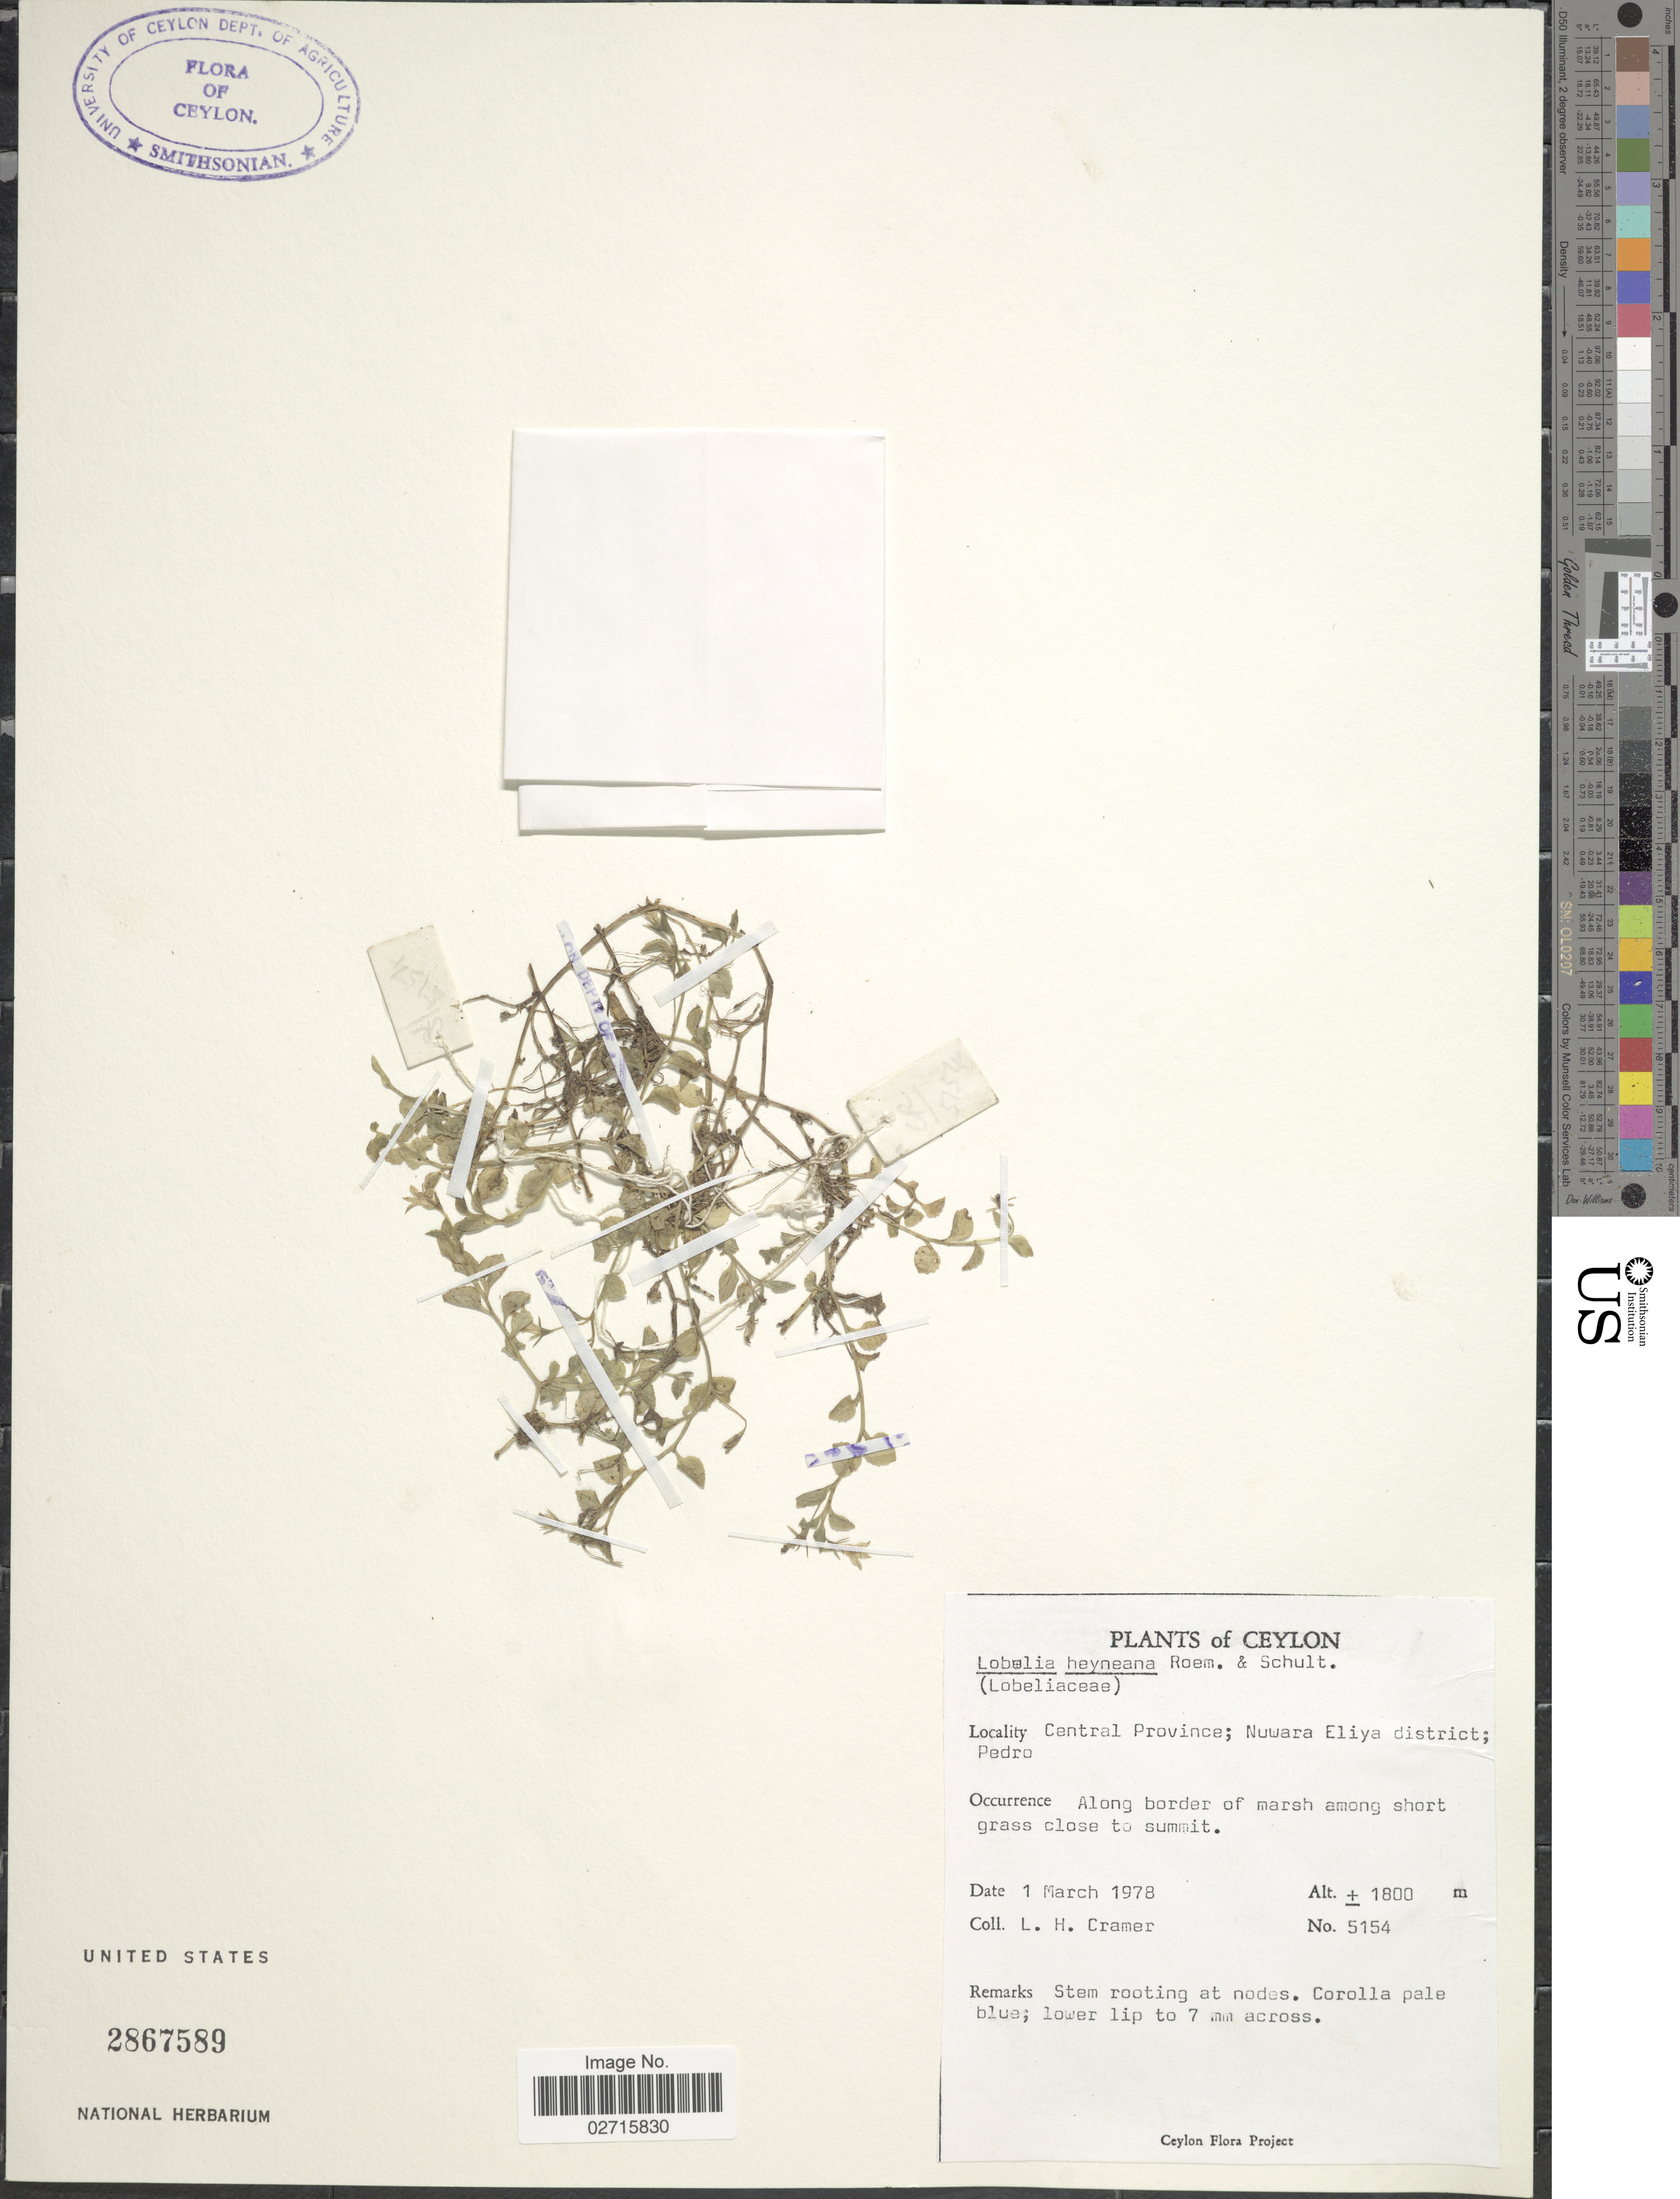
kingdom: Plantae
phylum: Tracheophyta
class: Magnoliopsida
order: Asterales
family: Campanulaceae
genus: Lobelia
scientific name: Lobelia heyneana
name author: Schult.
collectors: L. H. Cramer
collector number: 5154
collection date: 1978-03-01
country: Sri Lanka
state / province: Central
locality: Ceylon. Central Province; Nuwara Eliya District; Pedro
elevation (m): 1800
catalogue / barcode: US 2867589